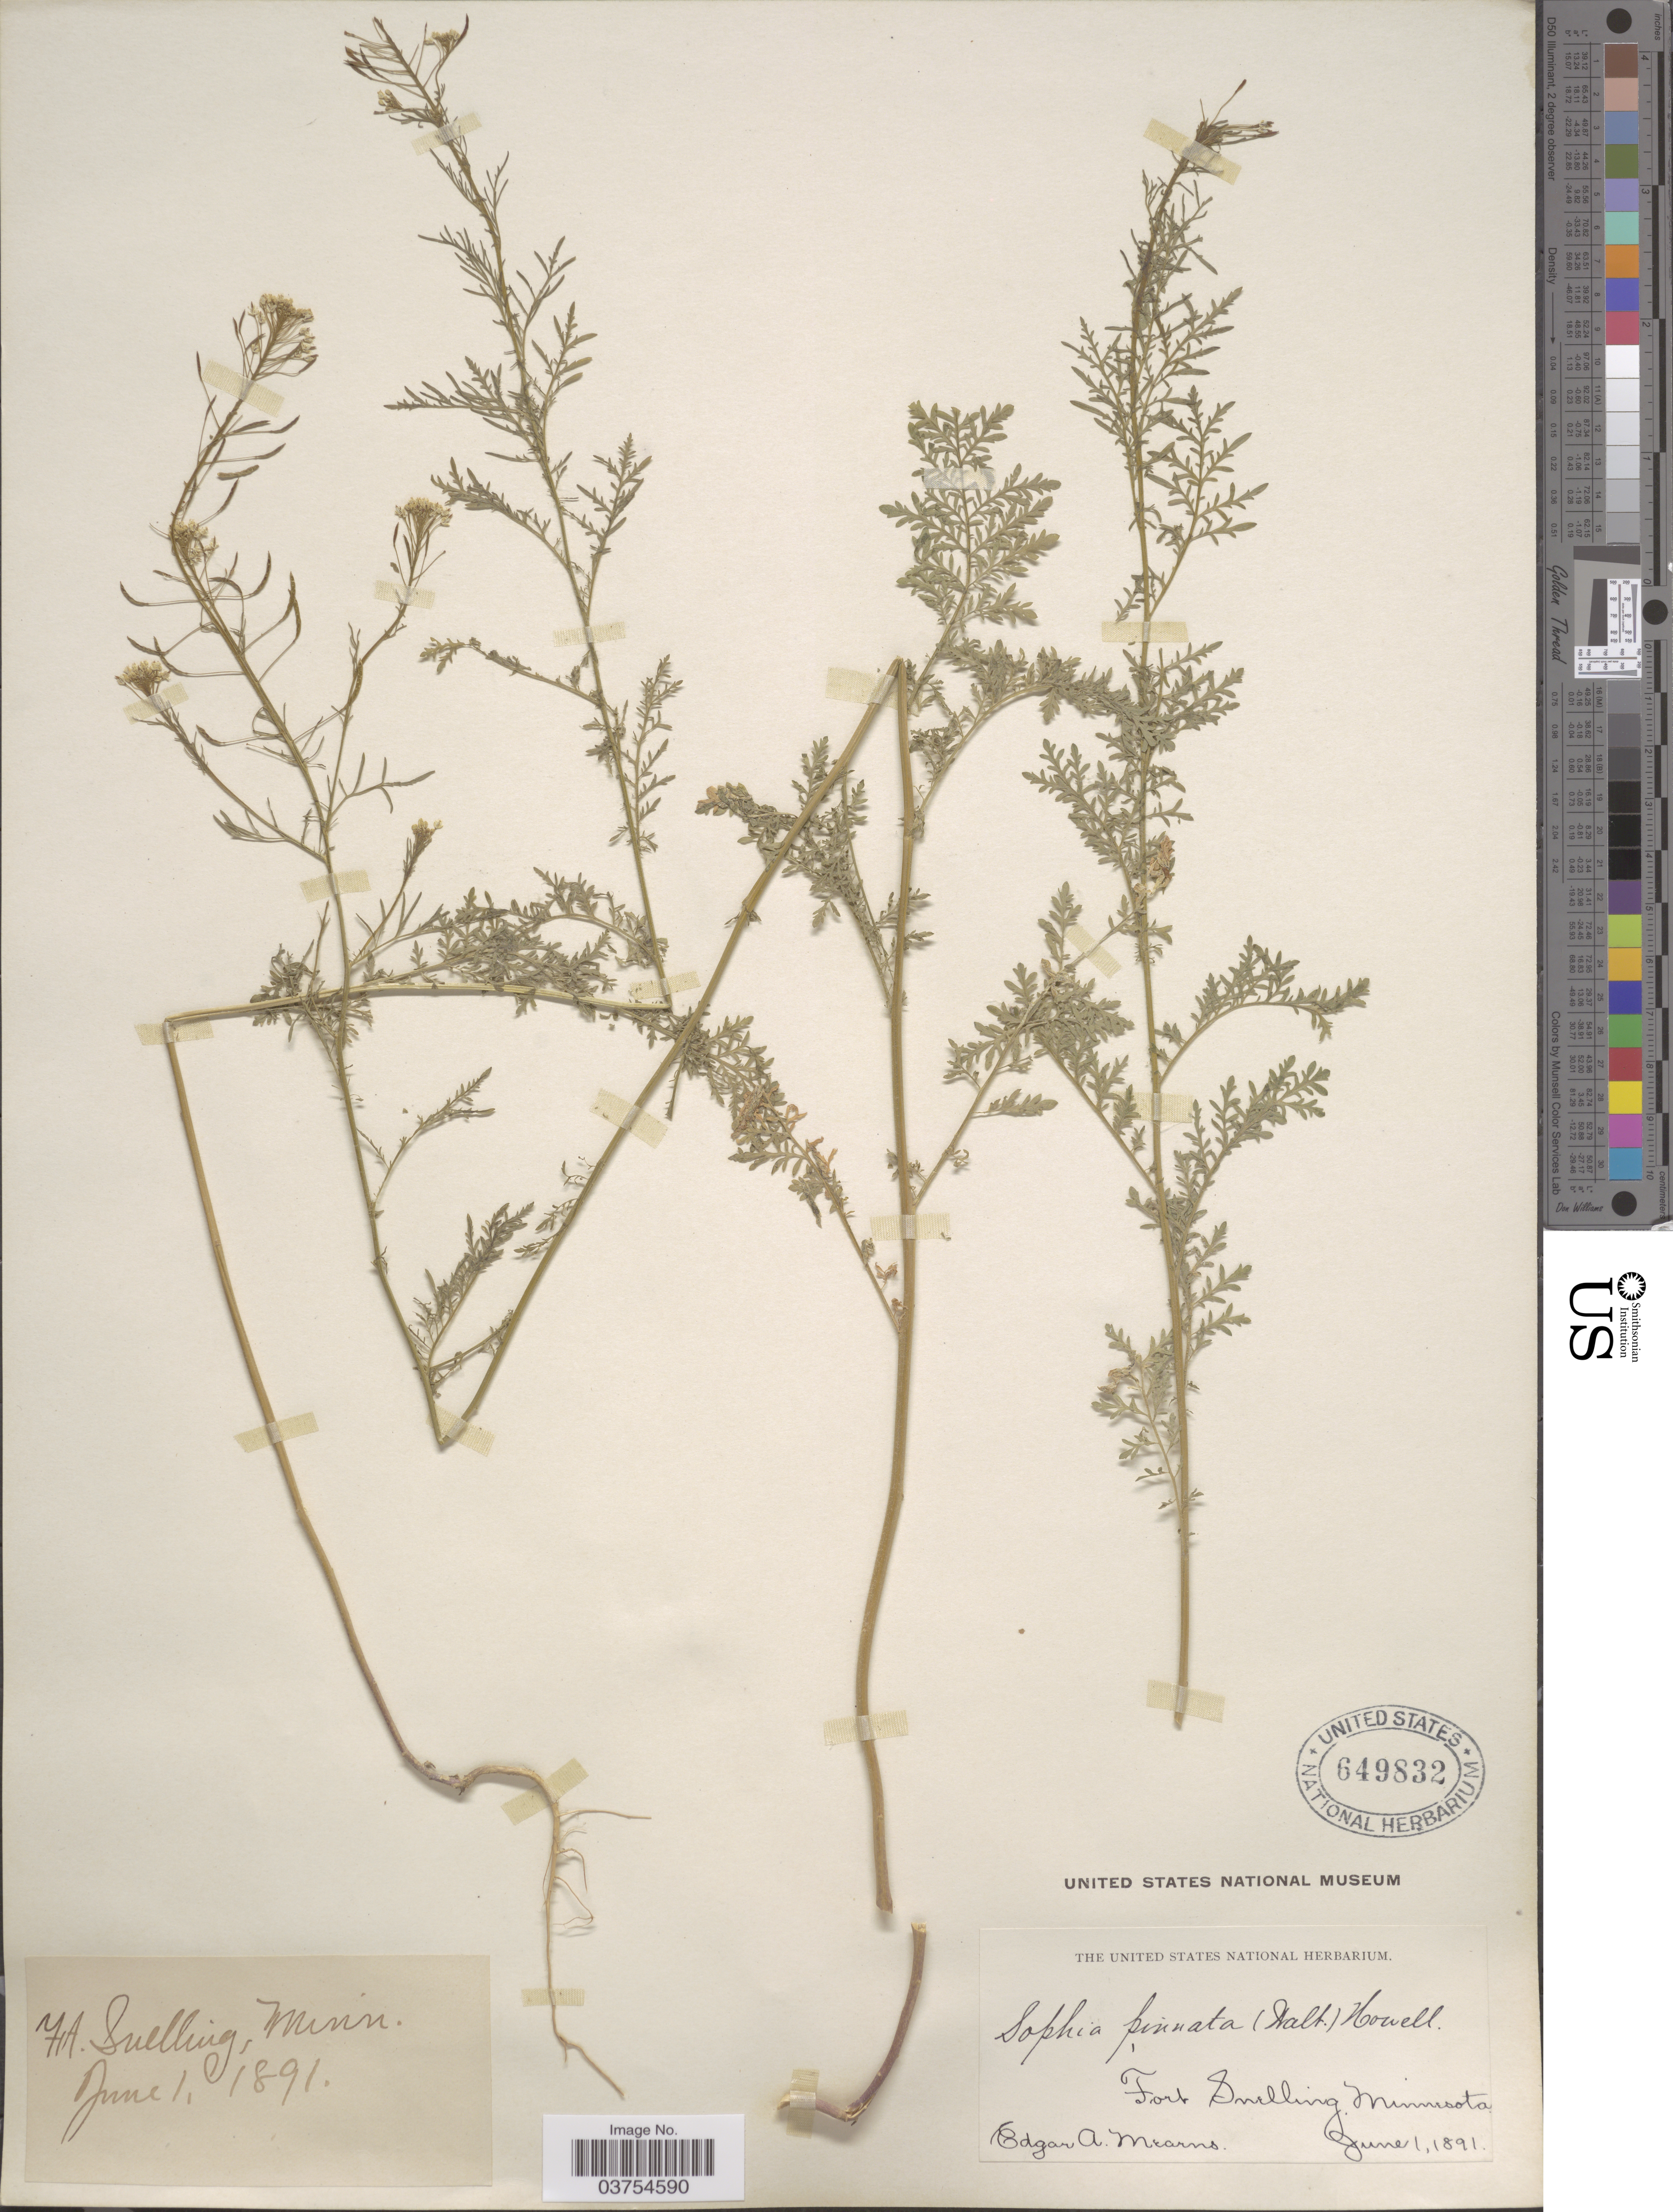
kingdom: Plantae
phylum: Tracheophyta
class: Magnoliopsida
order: Brassicales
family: Brassicaceae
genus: Descurainia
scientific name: Descurainia pinnata var. brachycarpa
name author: (Richardson) Fernald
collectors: E. A. Mearns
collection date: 1891-06-01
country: United States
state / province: Minnesota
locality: Fort Snelling.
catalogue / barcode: US 649832